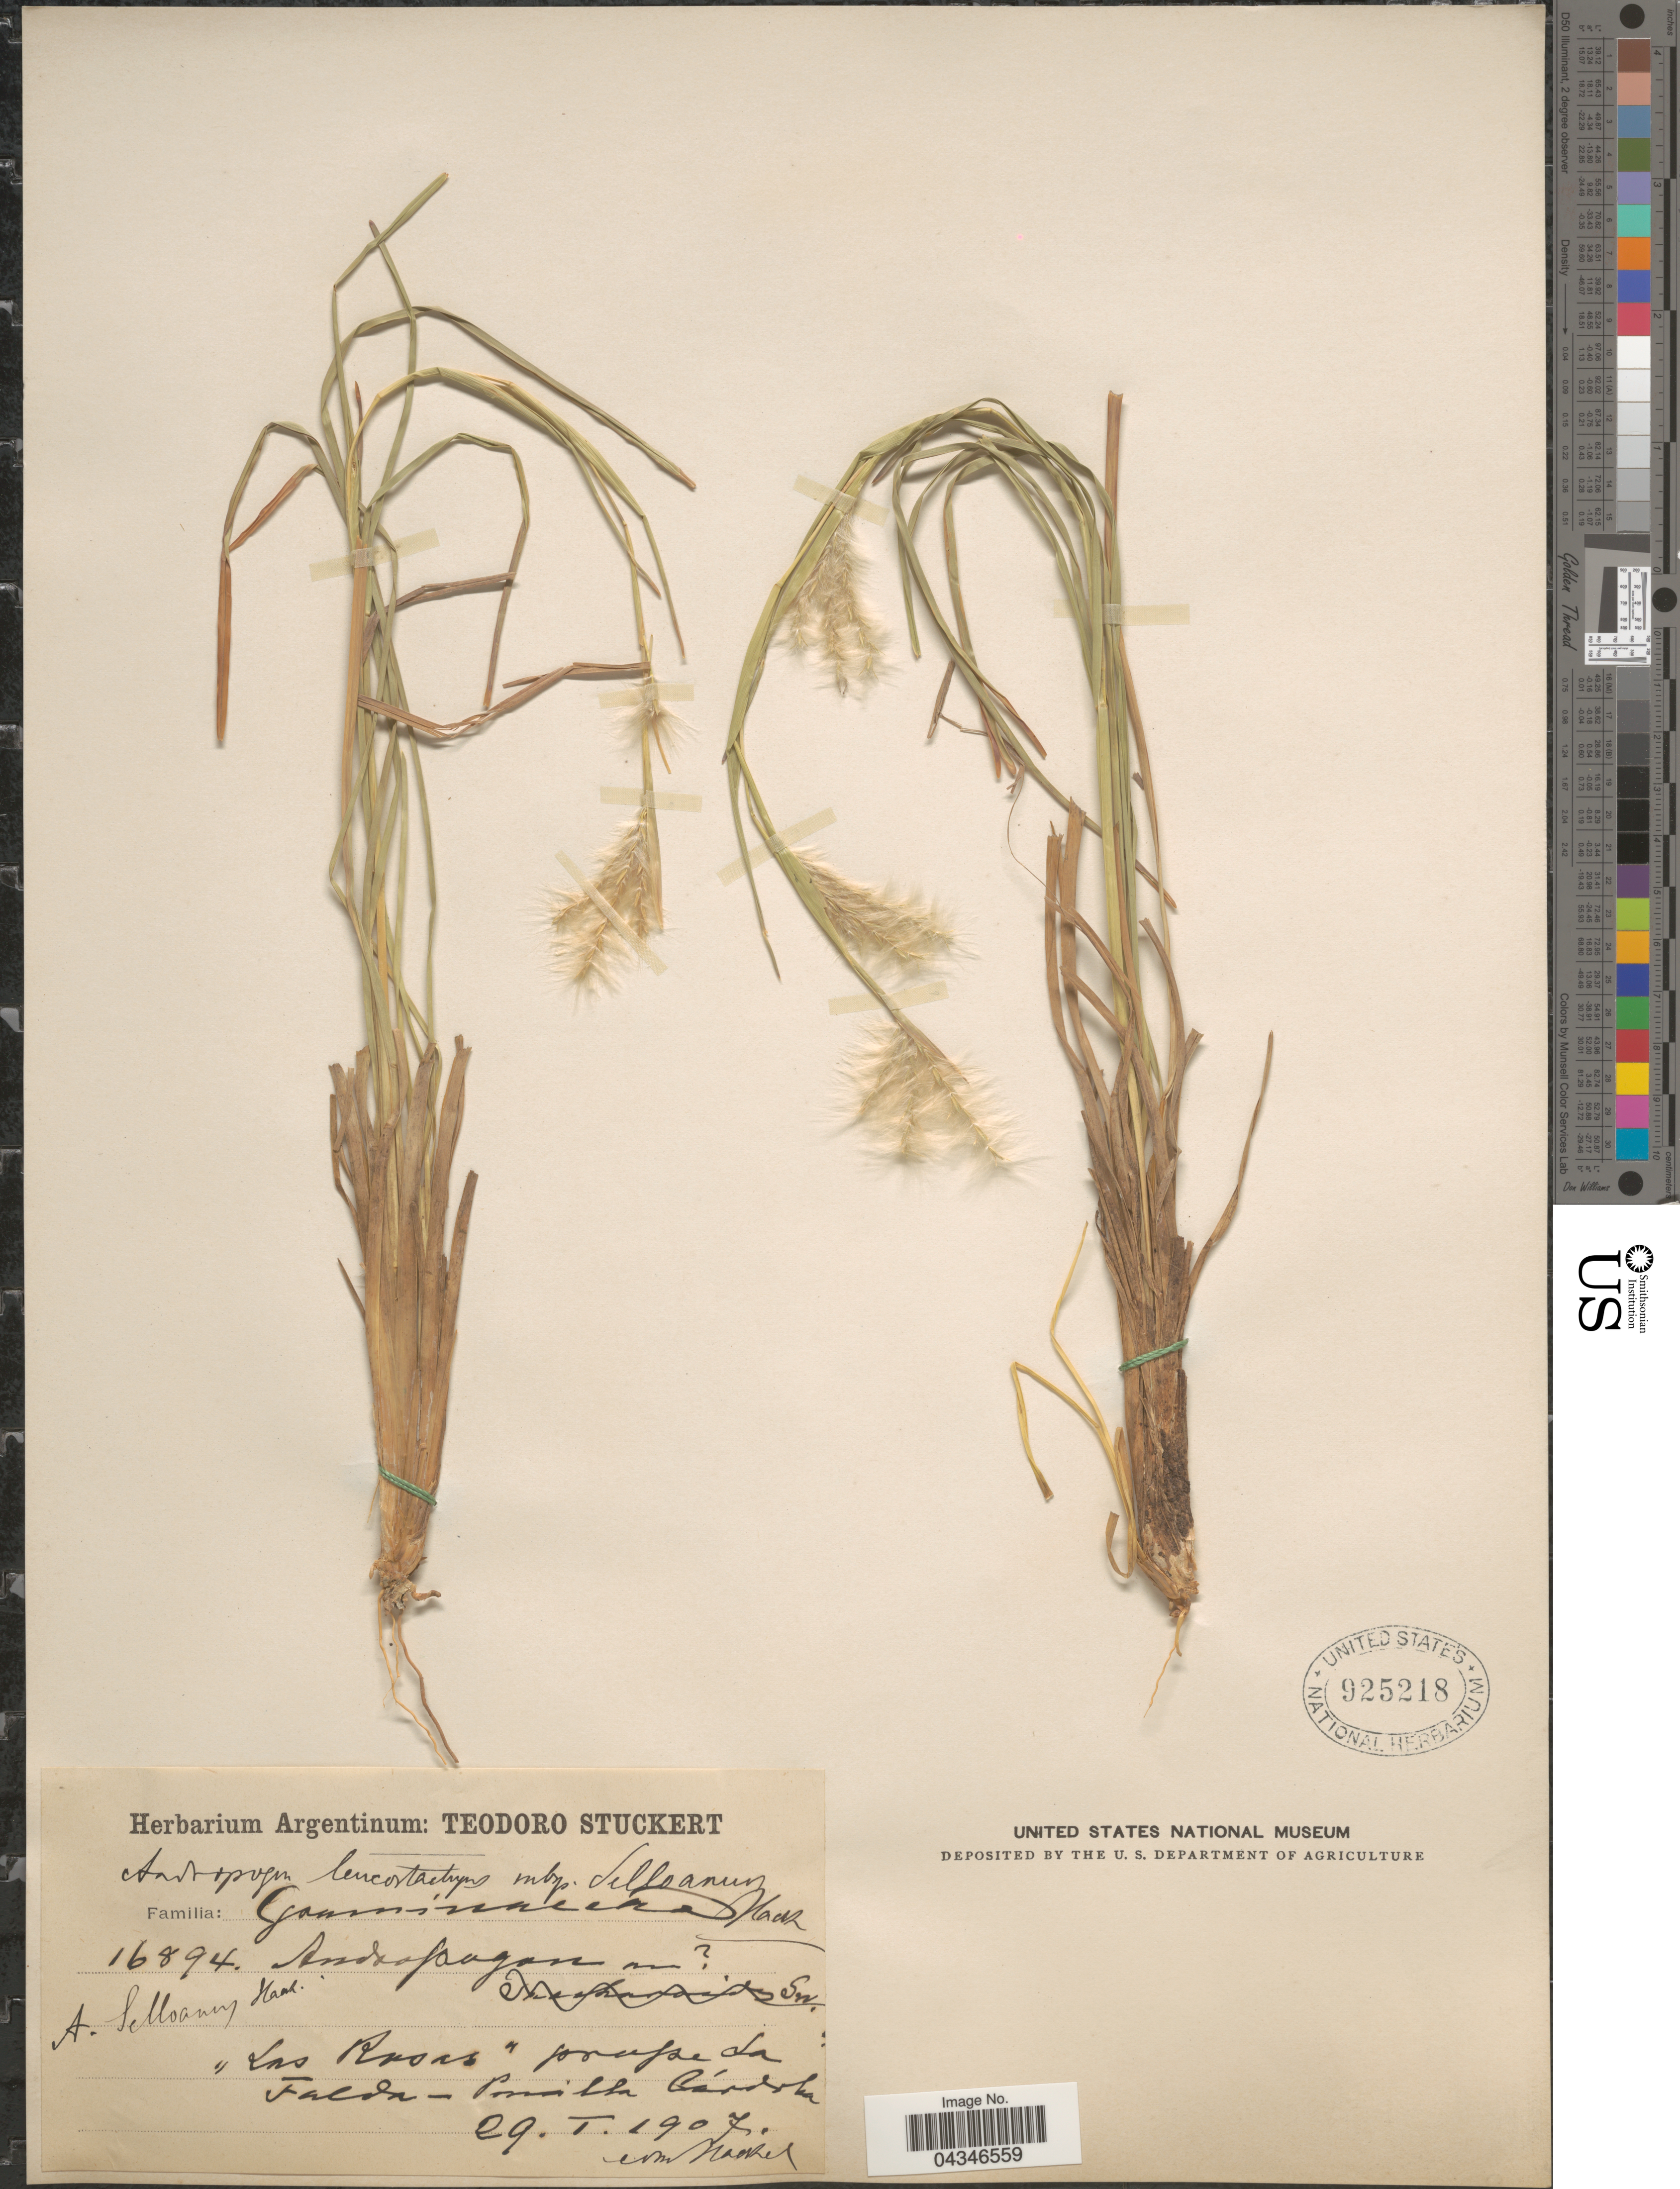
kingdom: Plantae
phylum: Tracheophyta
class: Liliopsida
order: Poales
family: Poaceae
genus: Andropogon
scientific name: Andropogon selloanus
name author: (Hack.) Hack.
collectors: T. Stuckert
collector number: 16894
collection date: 1907-01-29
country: Argentina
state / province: Cordoba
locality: Las Ruroas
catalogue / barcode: US 925218